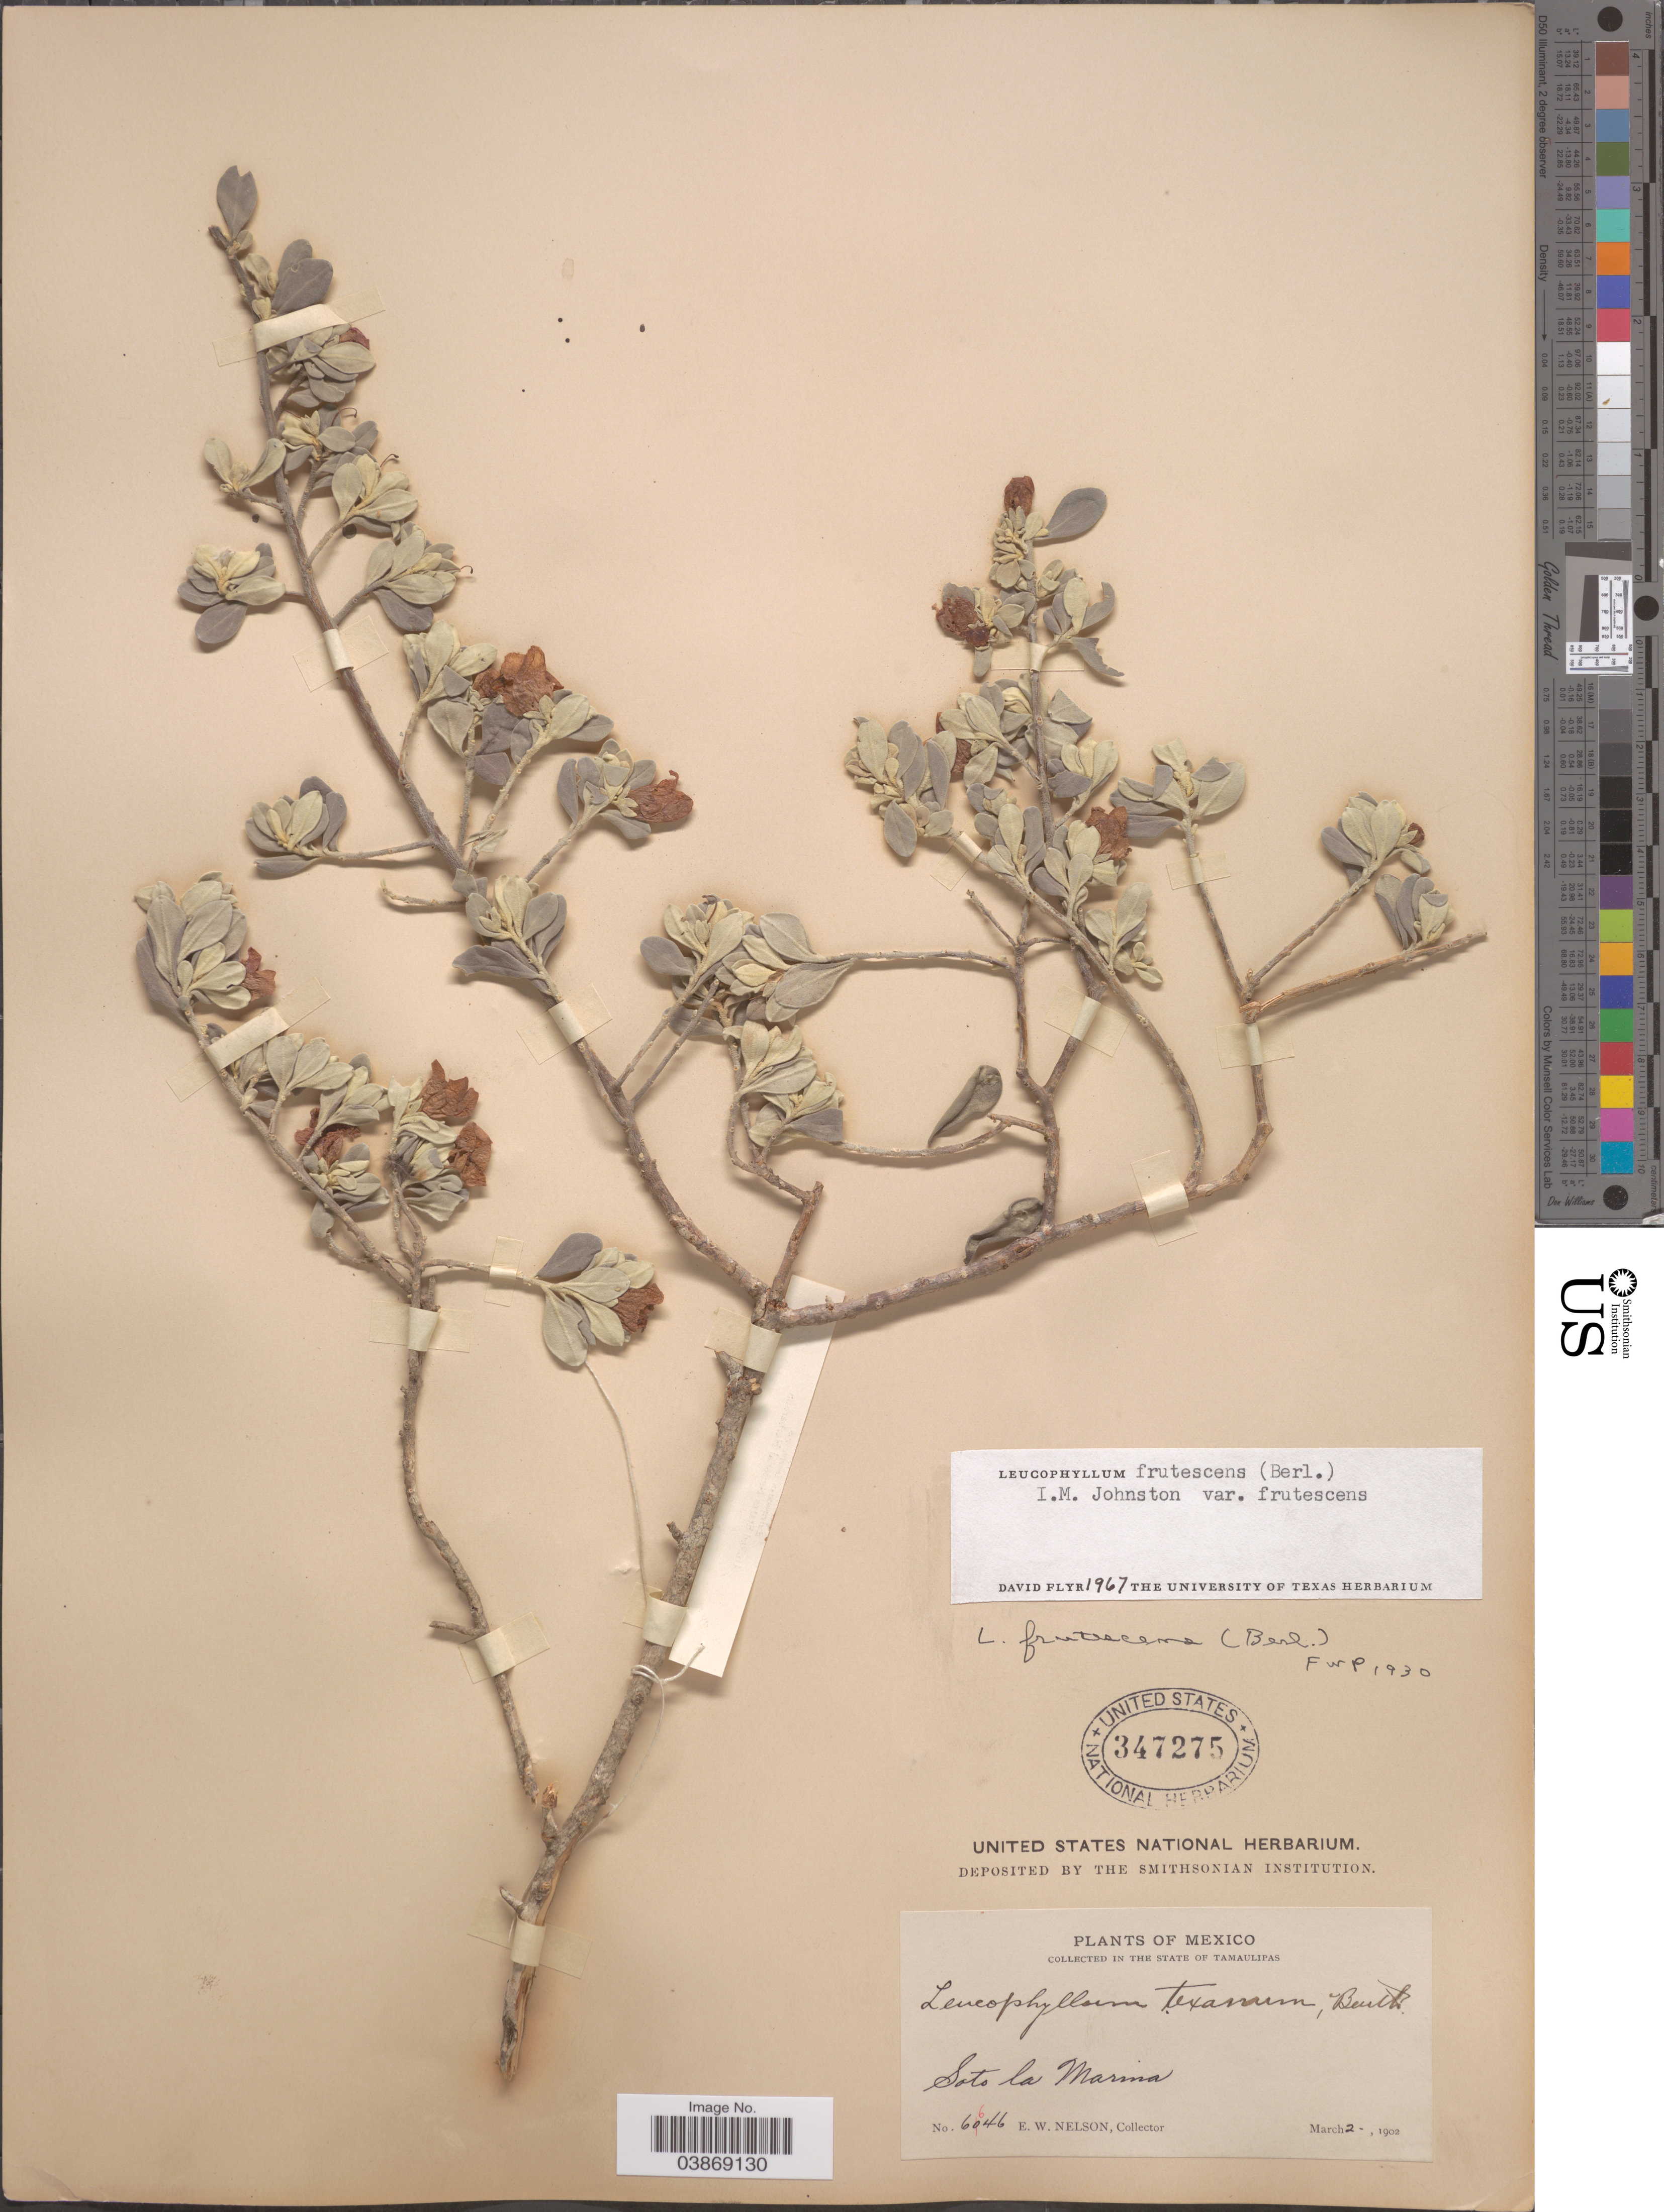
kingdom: Plantae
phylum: Tracheophyta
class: Magnoliopsida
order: Lamiales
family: Scrophulariaceae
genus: Leucophyllum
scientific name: Leucophyllum frutescens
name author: (Berland.) I.M. Johnst.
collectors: E. W. Nelson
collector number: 6646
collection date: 1902-03-02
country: Mexico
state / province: Tamaulipas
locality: Soto la Marina.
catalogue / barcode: US 347275